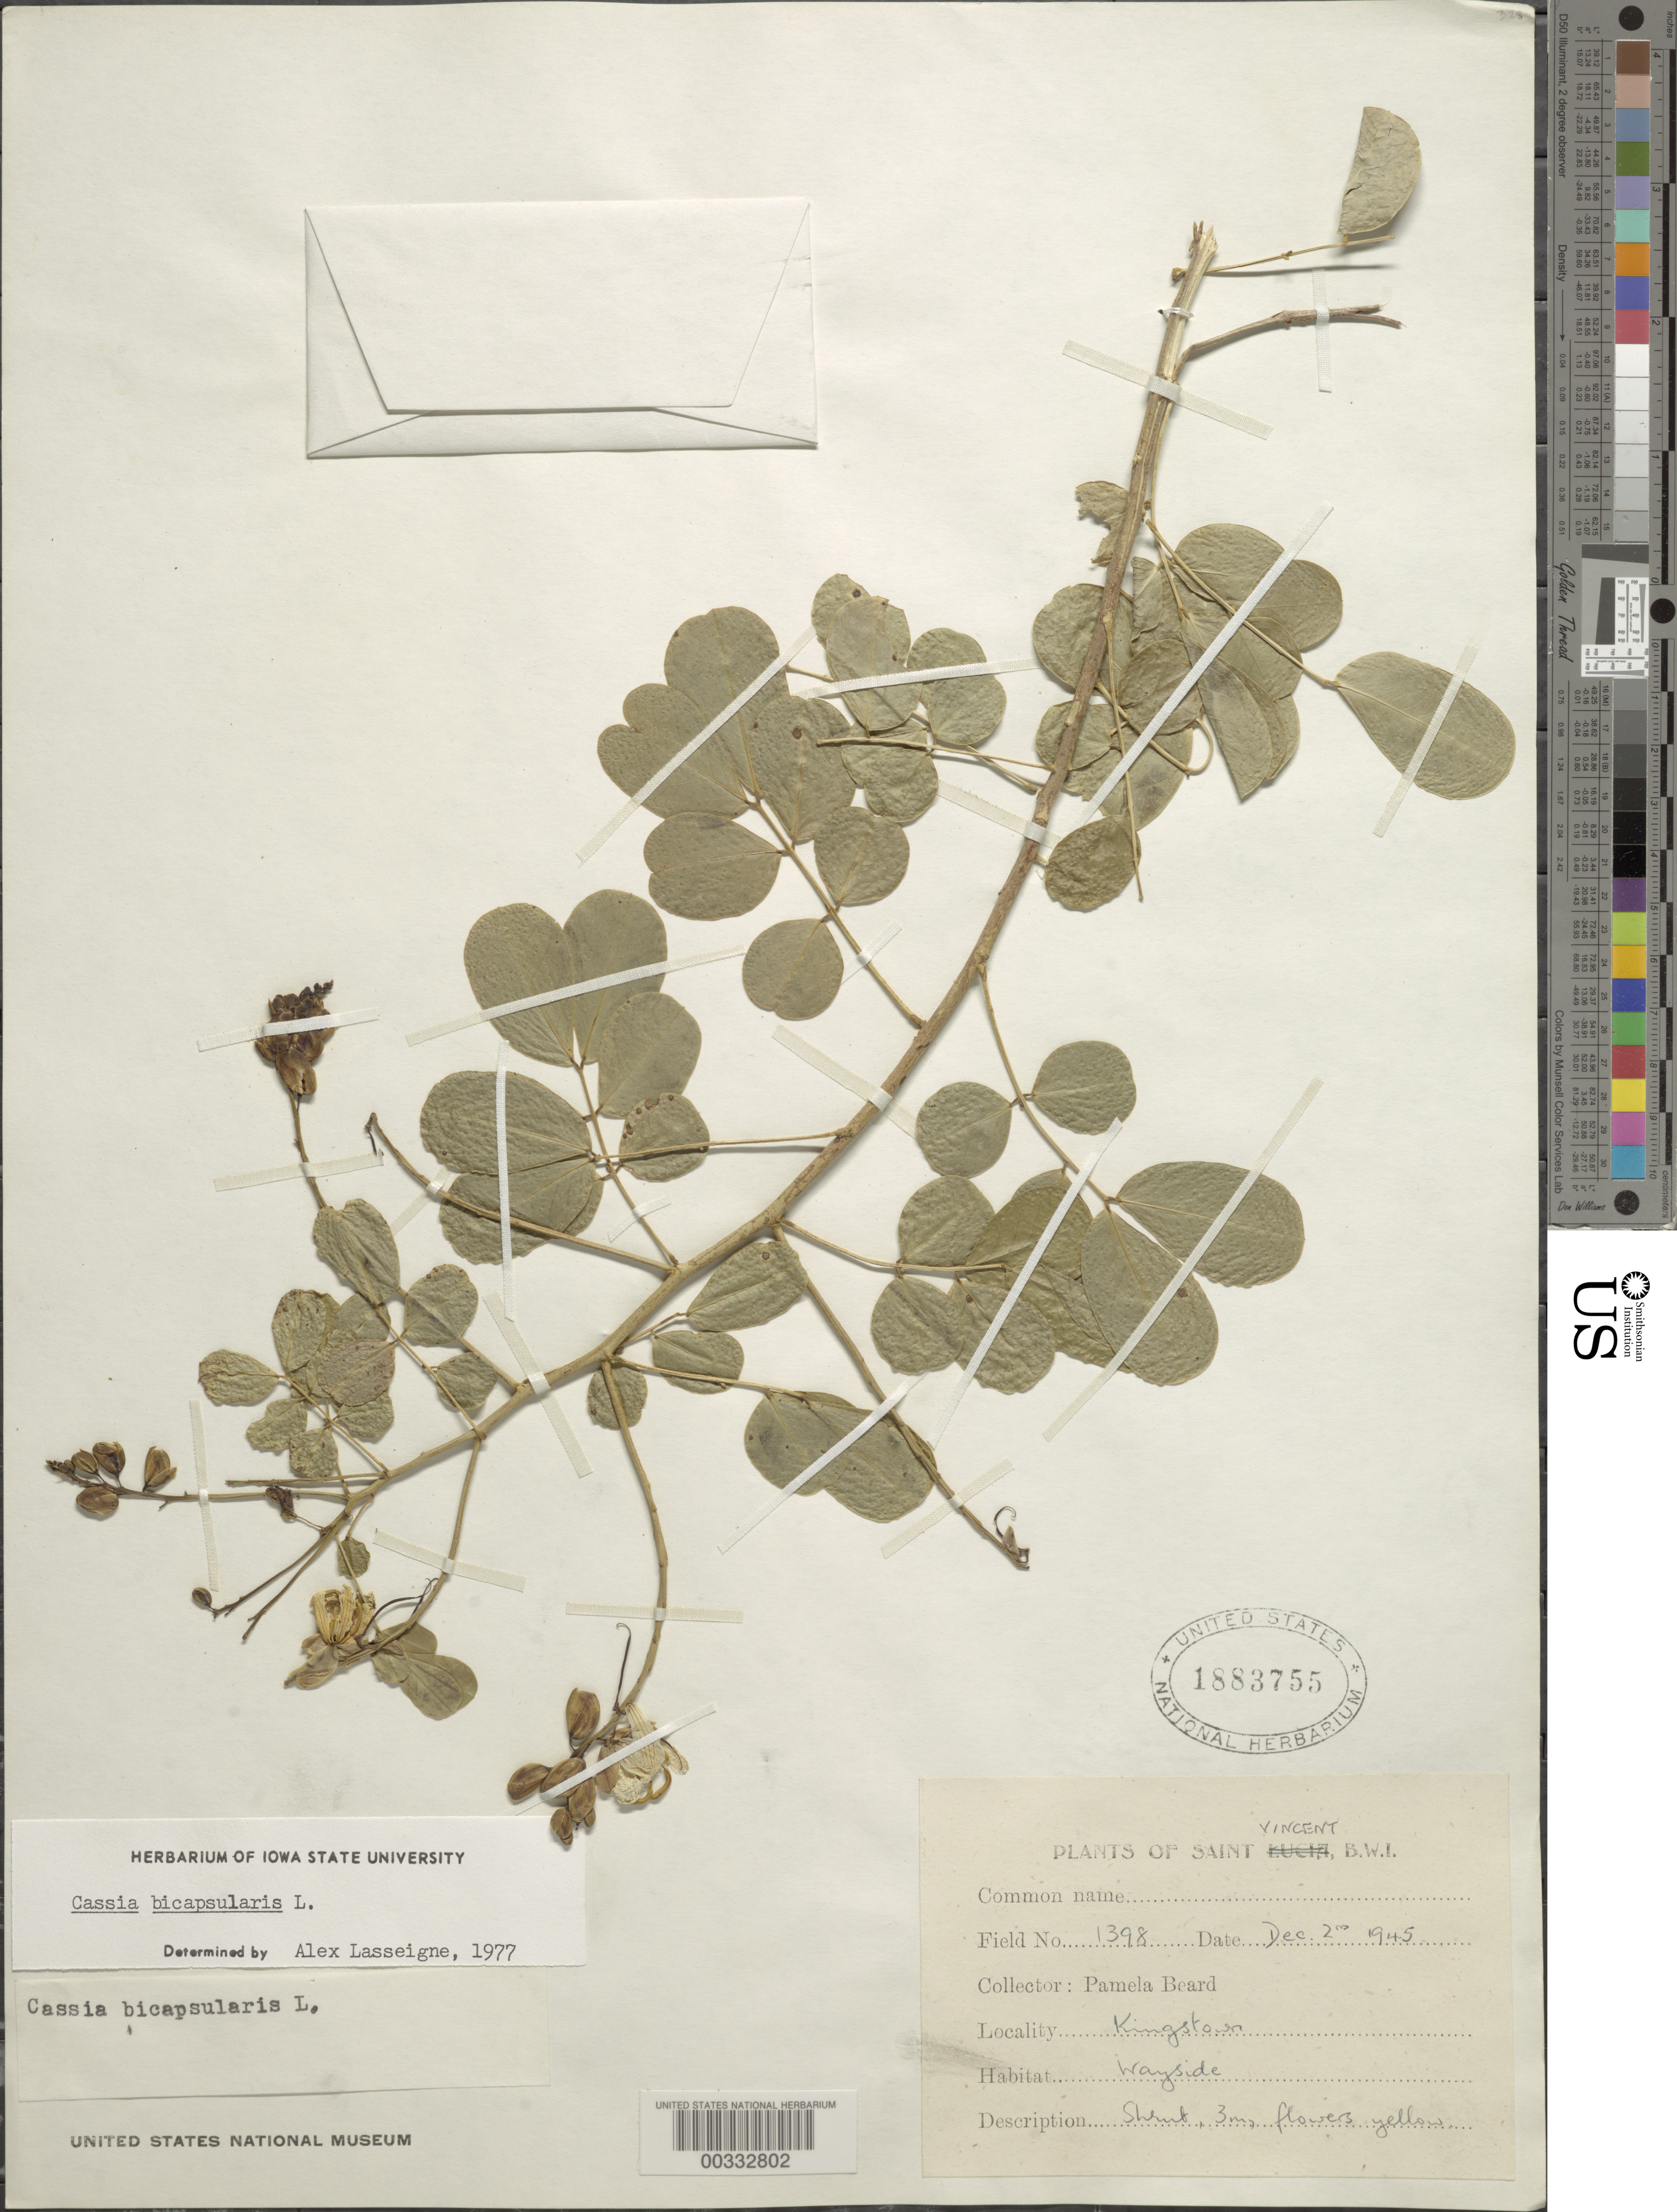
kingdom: Plantae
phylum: Tracheophyta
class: Magnoliopsida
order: Fabales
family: Fabaceae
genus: Senna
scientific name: Senna bicapsularis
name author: (L.) Roxb.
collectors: P. Beard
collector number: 1398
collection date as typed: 02 Dec 1945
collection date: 1945-12-02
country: St. Vincent - Grenadines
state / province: Saint George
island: St. Vincent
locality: Kingstown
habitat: Wayside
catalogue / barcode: US 1883755